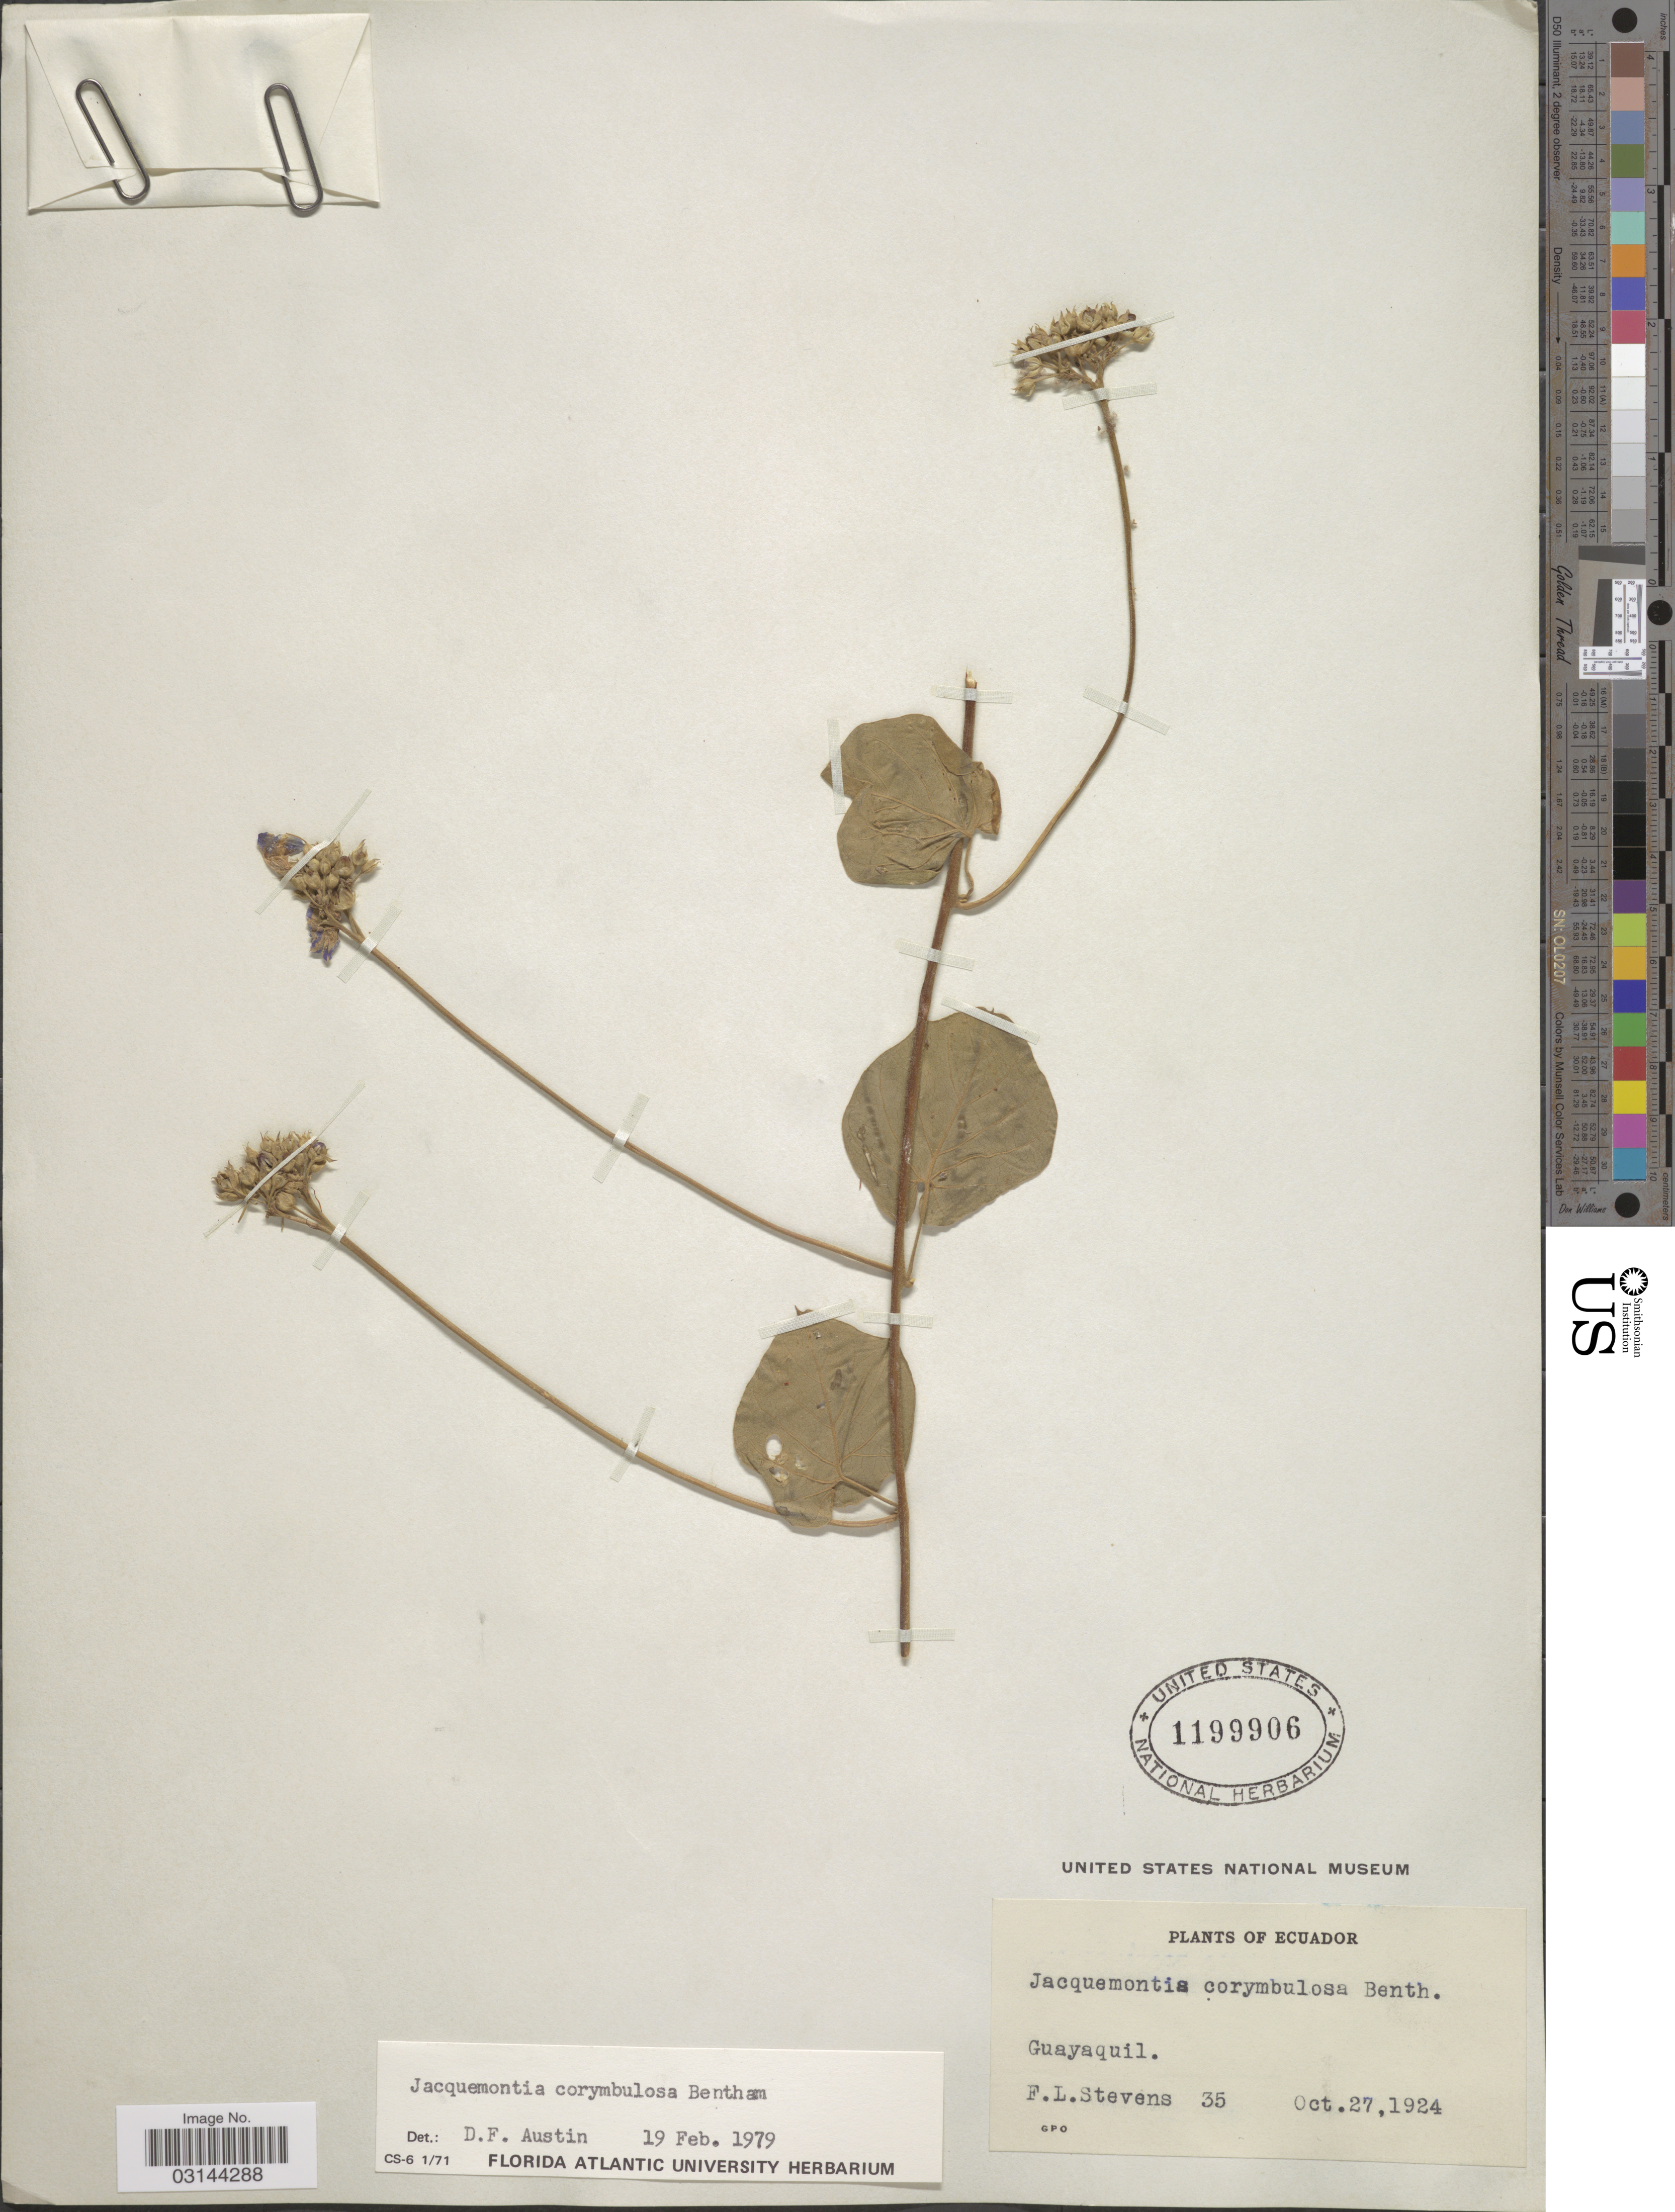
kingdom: Plantae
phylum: Tracheophyta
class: Magnoliopsida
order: Solanales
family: Convolvulaceae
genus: Jacquemontia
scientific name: Jacquemontia corymbulosa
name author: Benth.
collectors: F. L. Stevens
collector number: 35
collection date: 1924-10-27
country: Ecuador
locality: Guayaquil.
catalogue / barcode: US 1199906